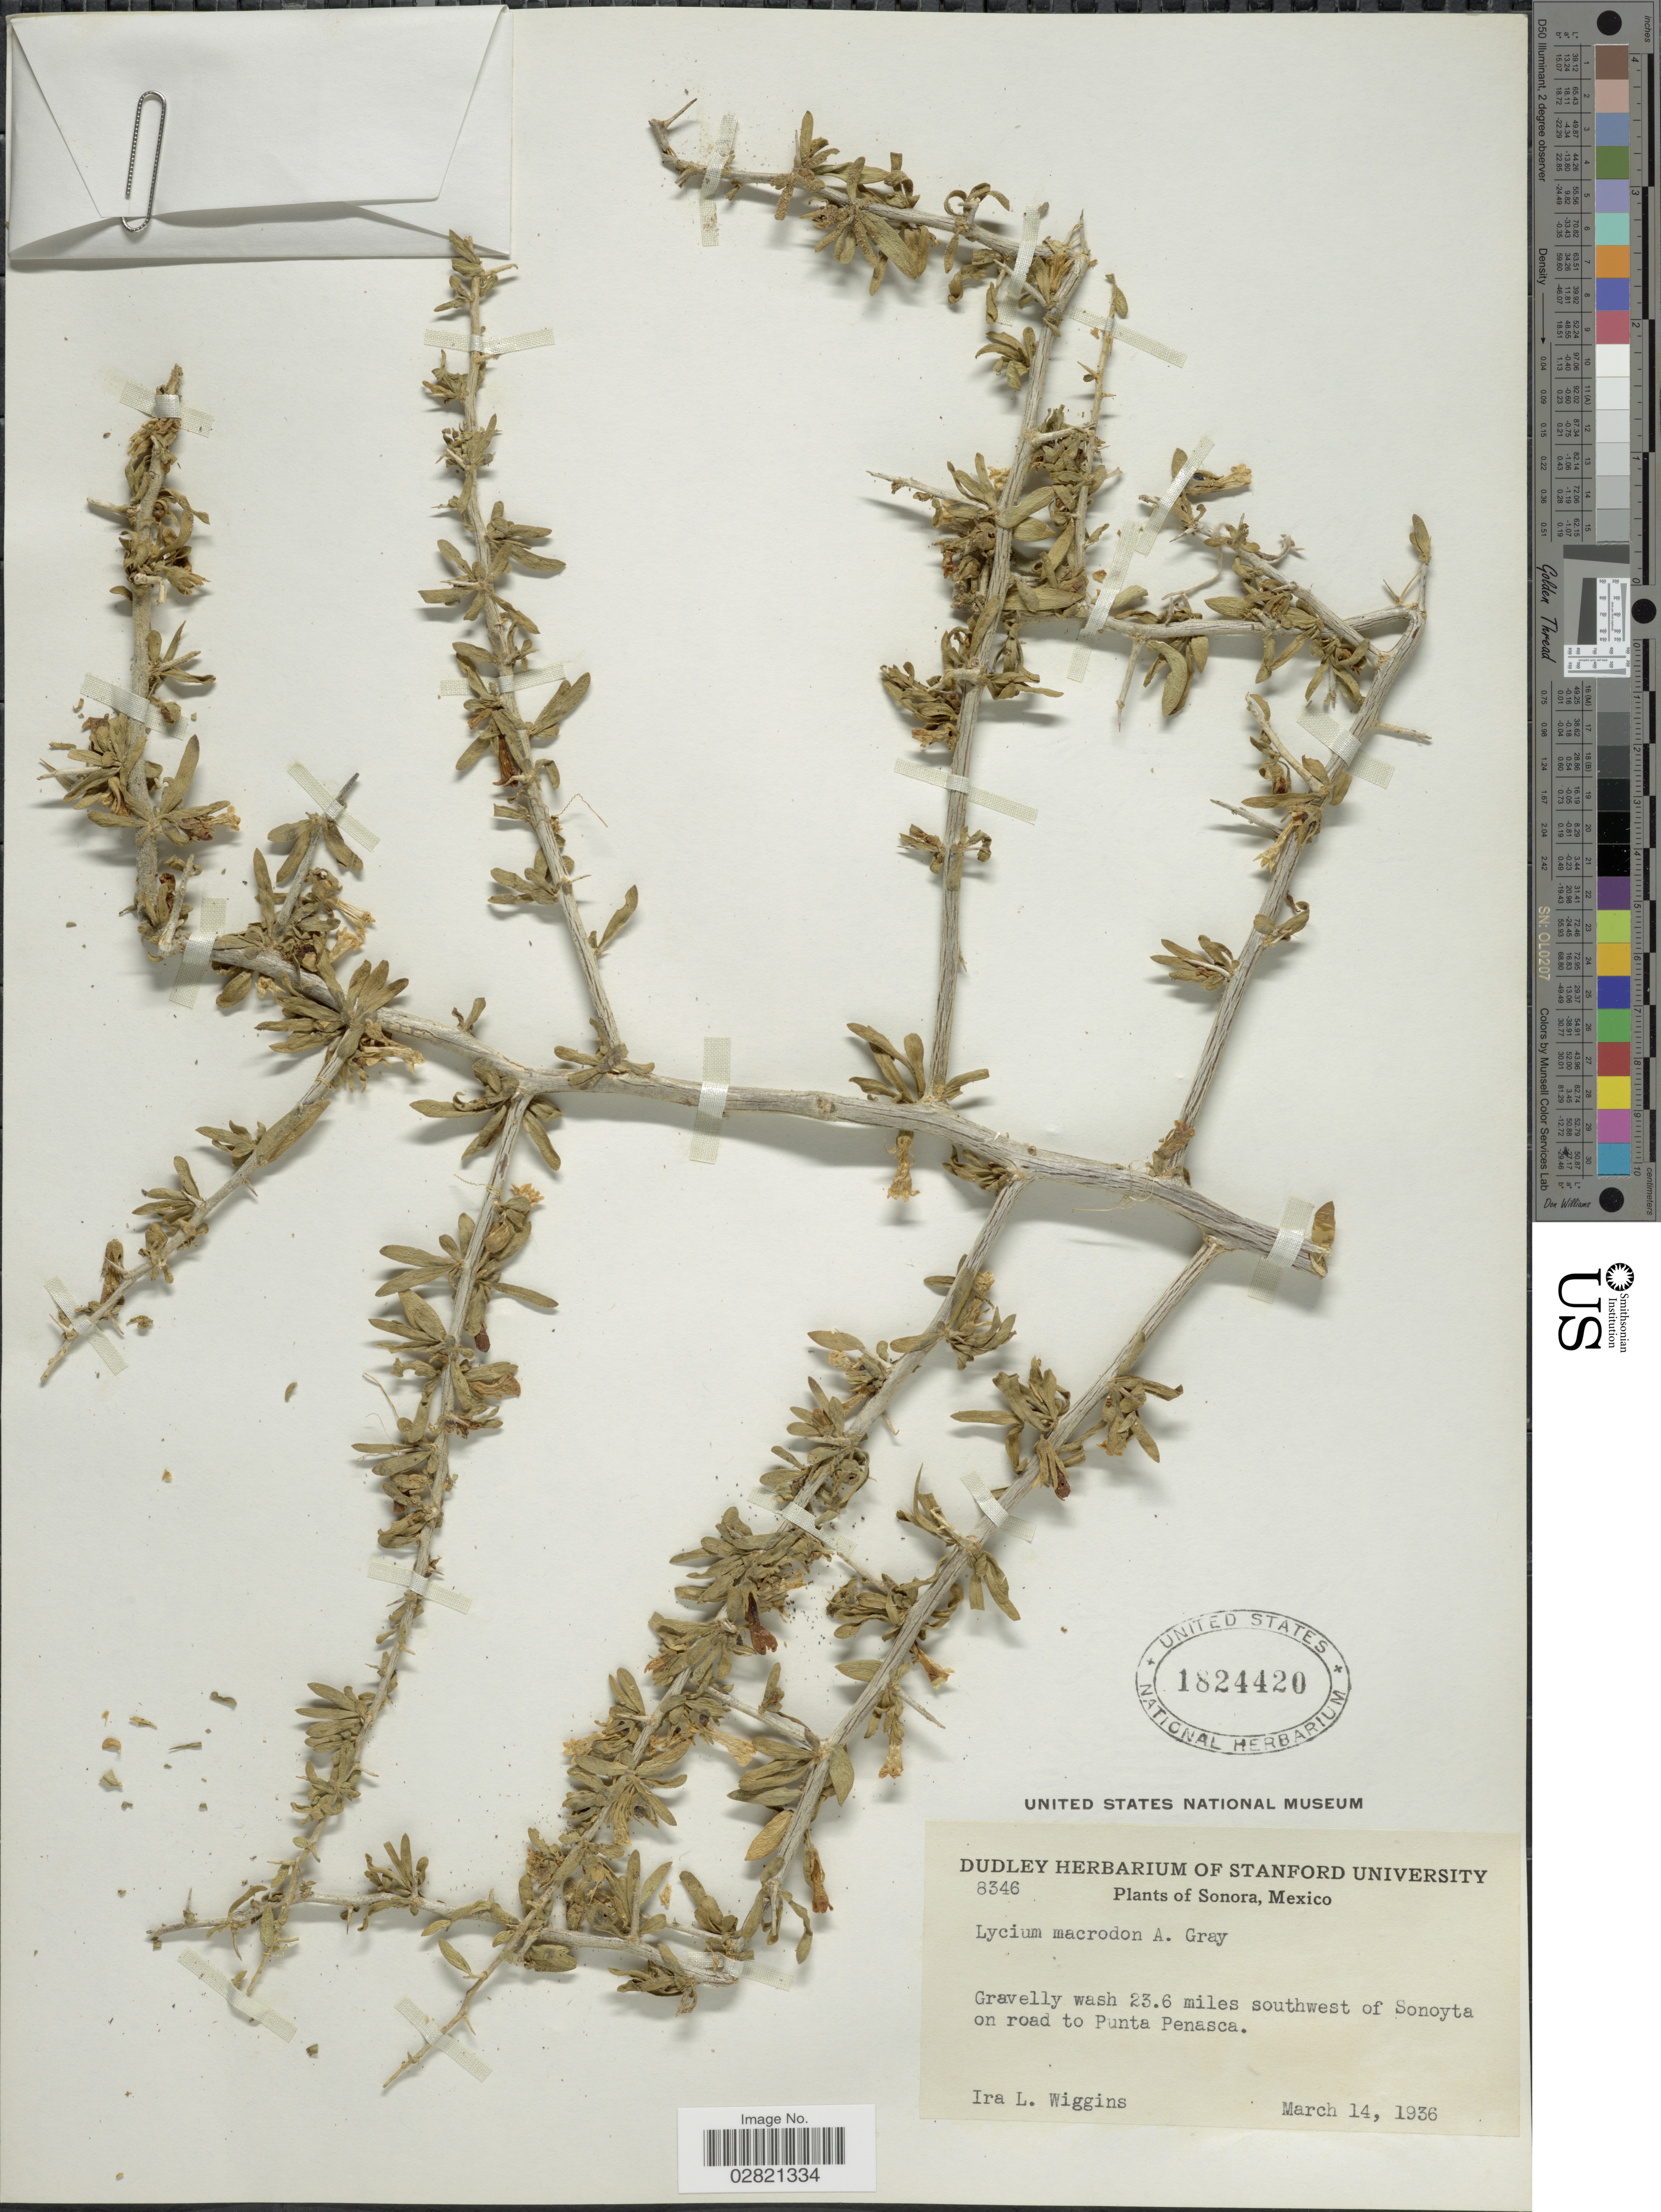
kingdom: Plantae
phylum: Tracheophyta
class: Magnoliopsida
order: Solanales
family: Solanaceae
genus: Lycium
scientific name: Lycium macrodon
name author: A. Gray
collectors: I. L. Wiggins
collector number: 8346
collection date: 1936-03-14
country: Mexico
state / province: Sonora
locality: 23.6 miles southwest of Sonoyta on road to Punta Penasca.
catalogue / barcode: US 1824420